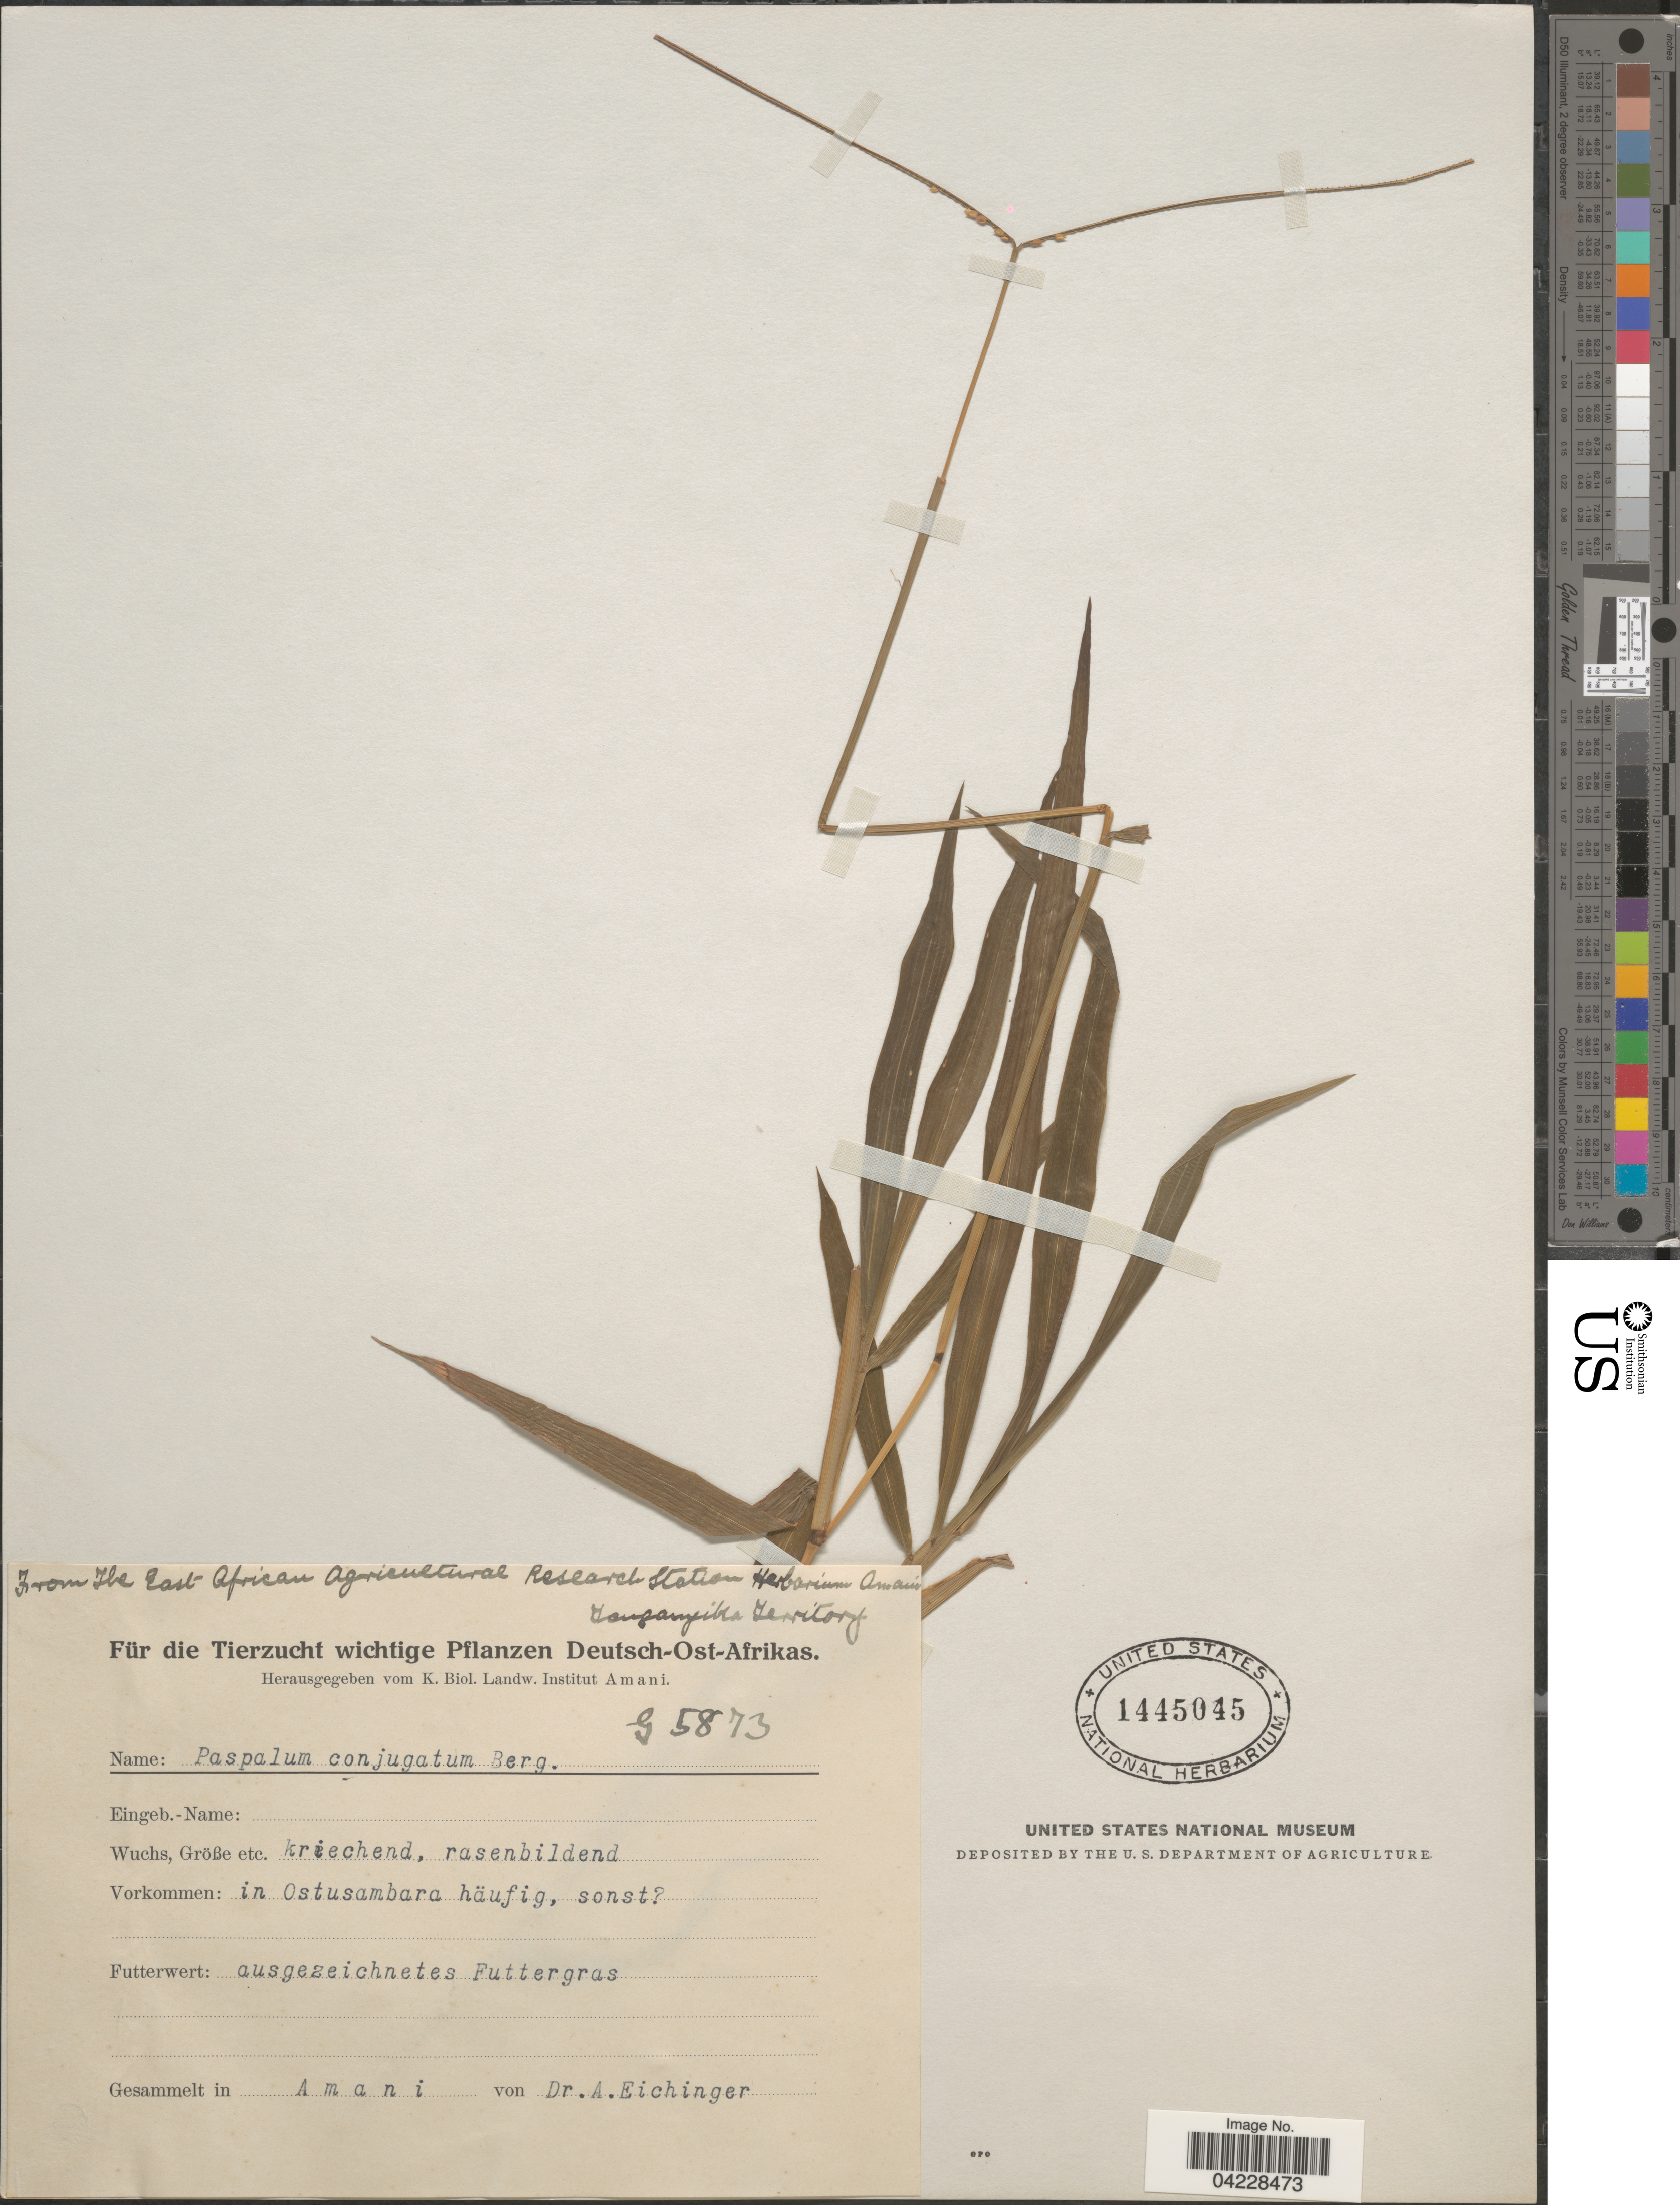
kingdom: Plantae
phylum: Tracheophyta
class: Liliopsida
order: Poales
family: Poaceae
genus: Paspalum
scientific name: Paspalum conjugatum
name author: P.J. Bergius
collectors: Eichinger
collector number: G5873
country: Tanzania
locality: Tanganyika Territory. Deutsch-Ost-Afrikas. Amani.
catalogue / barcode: US 1445045